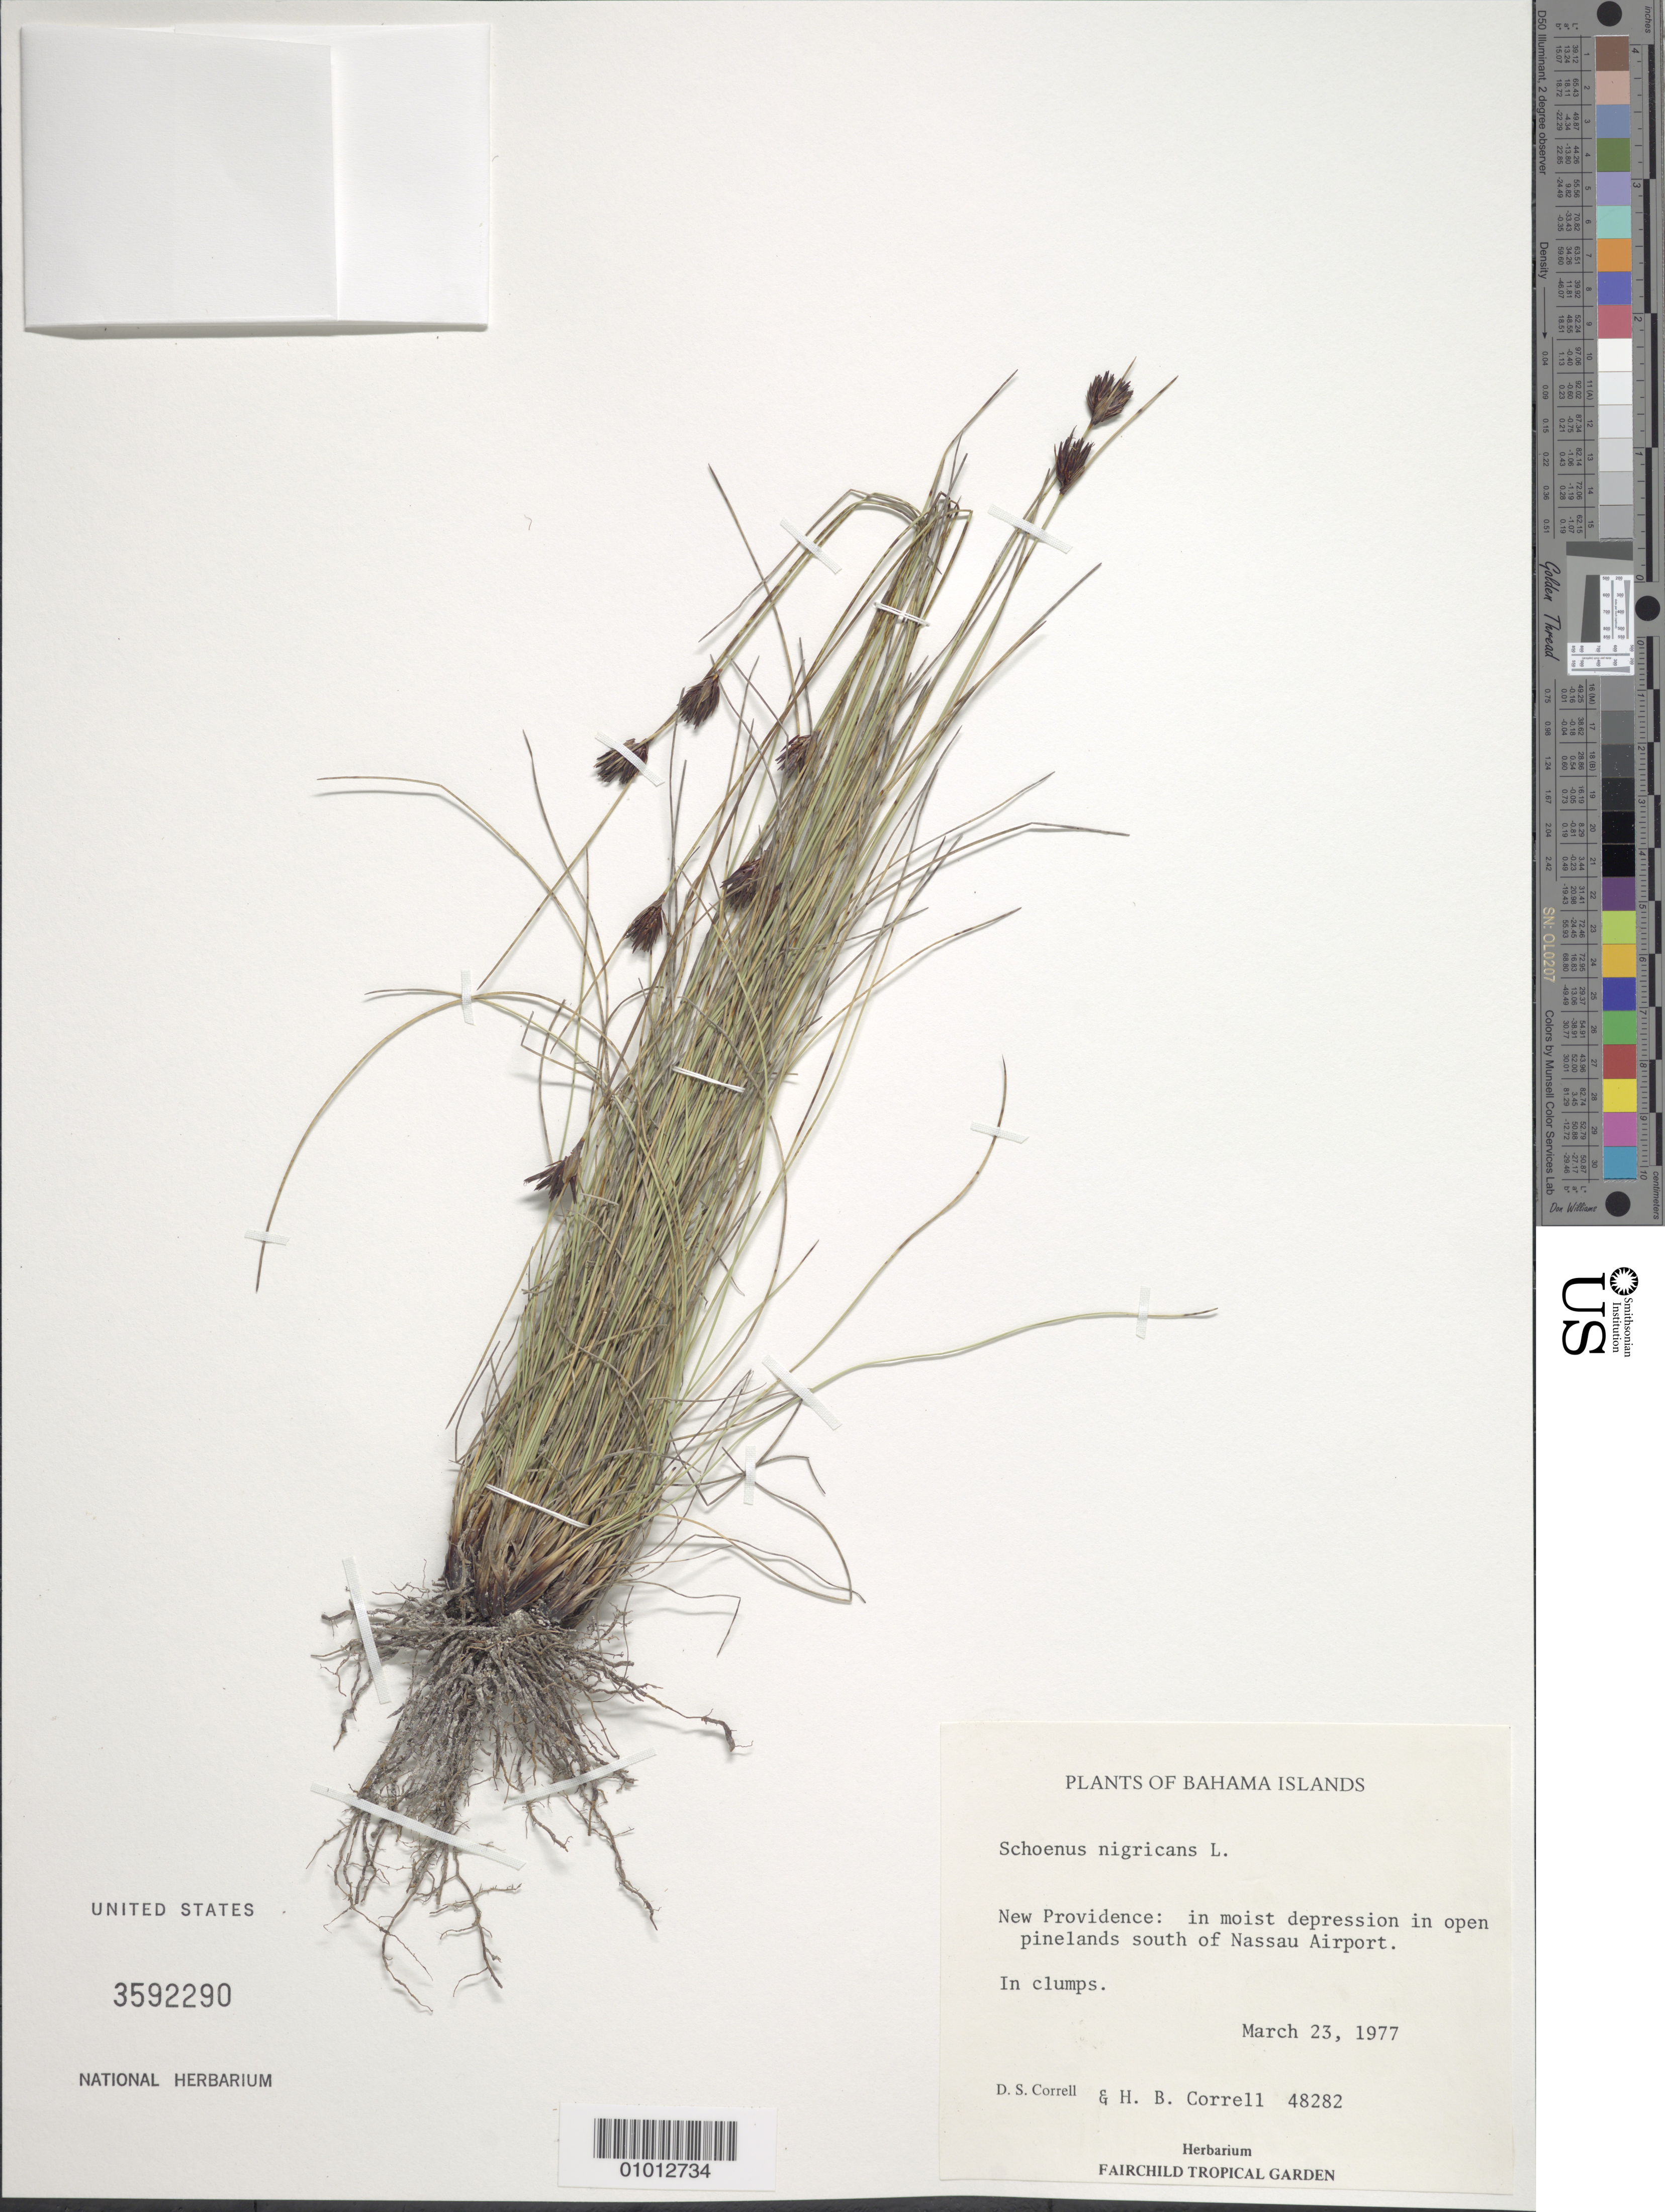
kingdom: Plantae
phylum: Tracheophyta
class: Liliopsida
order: Poales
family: Cyperaceae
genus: Schoenus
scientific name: Schoenus nigricans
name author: L.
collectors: D. S. Correll & H. Correll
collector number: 48282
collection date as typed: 23 Mar 1977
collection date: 1977-03-23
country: Bahamas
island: New Providence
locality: South of Nassau Airport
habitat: In moist depression in open pinelands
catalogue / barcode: US 3592290